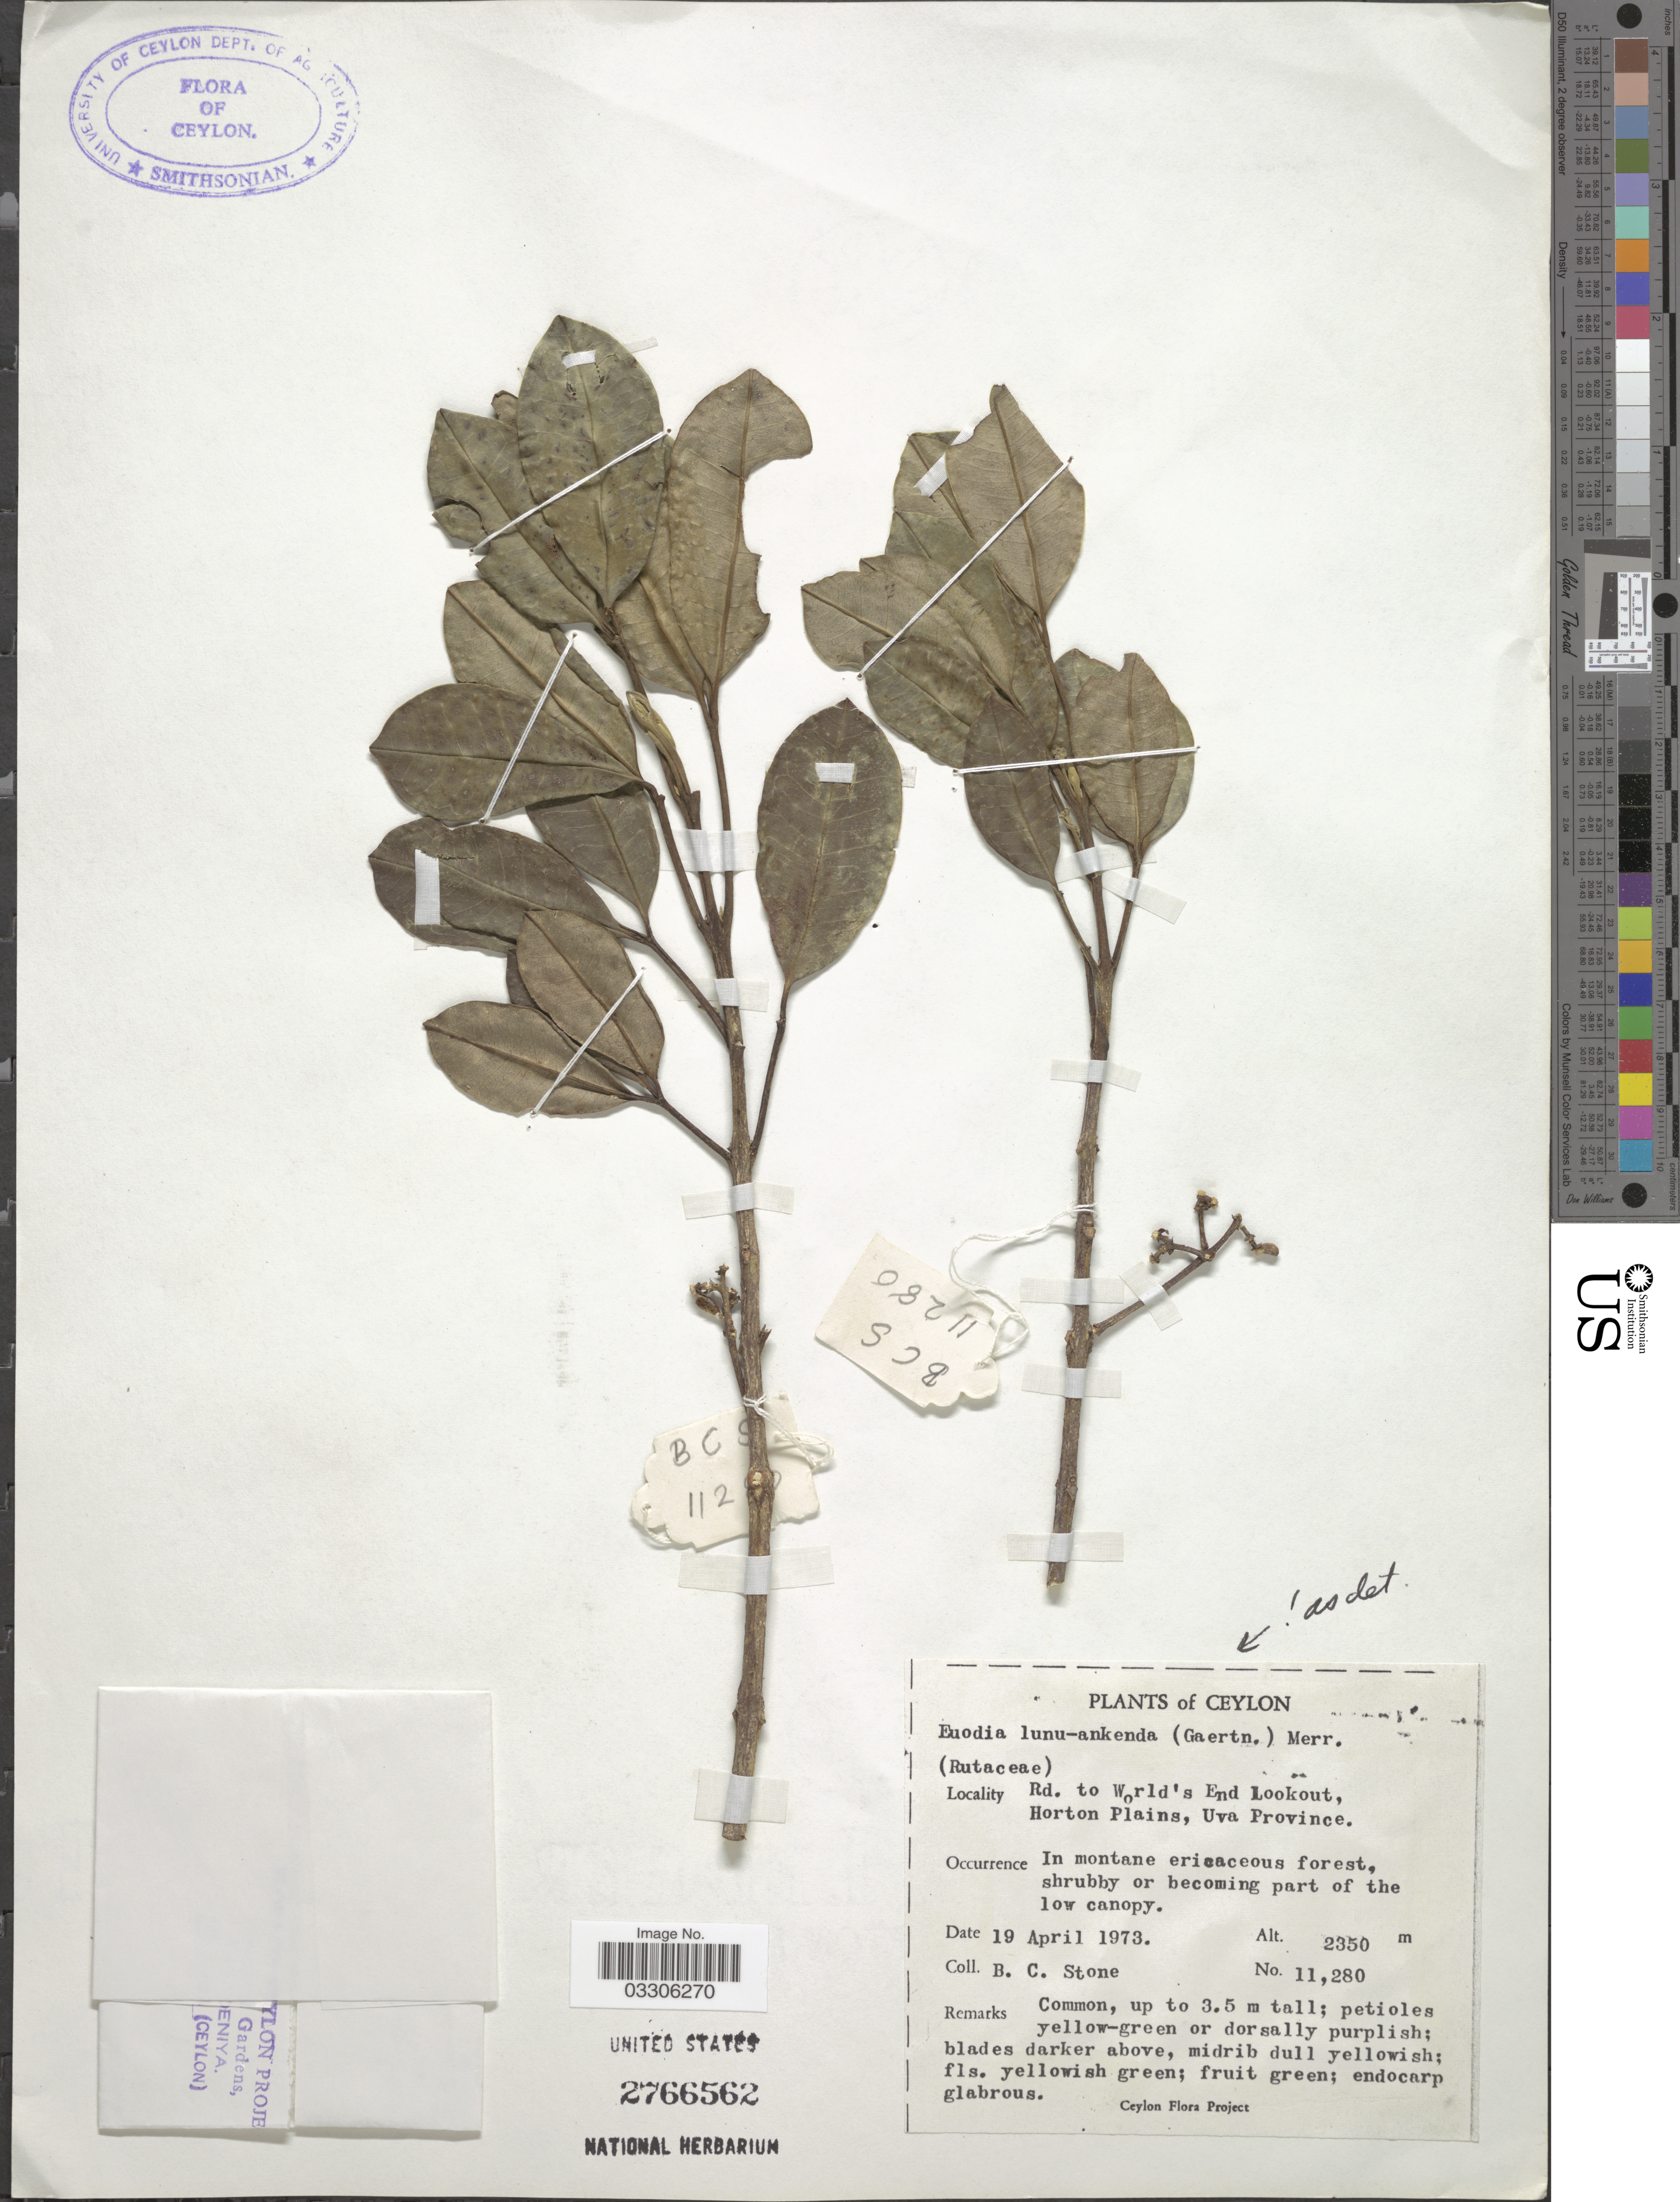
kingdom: Plantae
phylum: Tracheophyta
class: Magnoliopsida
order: Sapindales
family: Rutaceae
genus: Melicope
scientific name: Melicope lunu-ankenda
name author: (Gaertn.) T.G. Hartley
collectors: B. C. Stone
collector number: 11280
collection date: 1973-04-19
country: Sri Lanka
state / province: Uva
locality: Ceylon. Rd. to World's End Lookout, Horton Plains.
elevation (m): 2350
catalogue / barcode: US 2766562